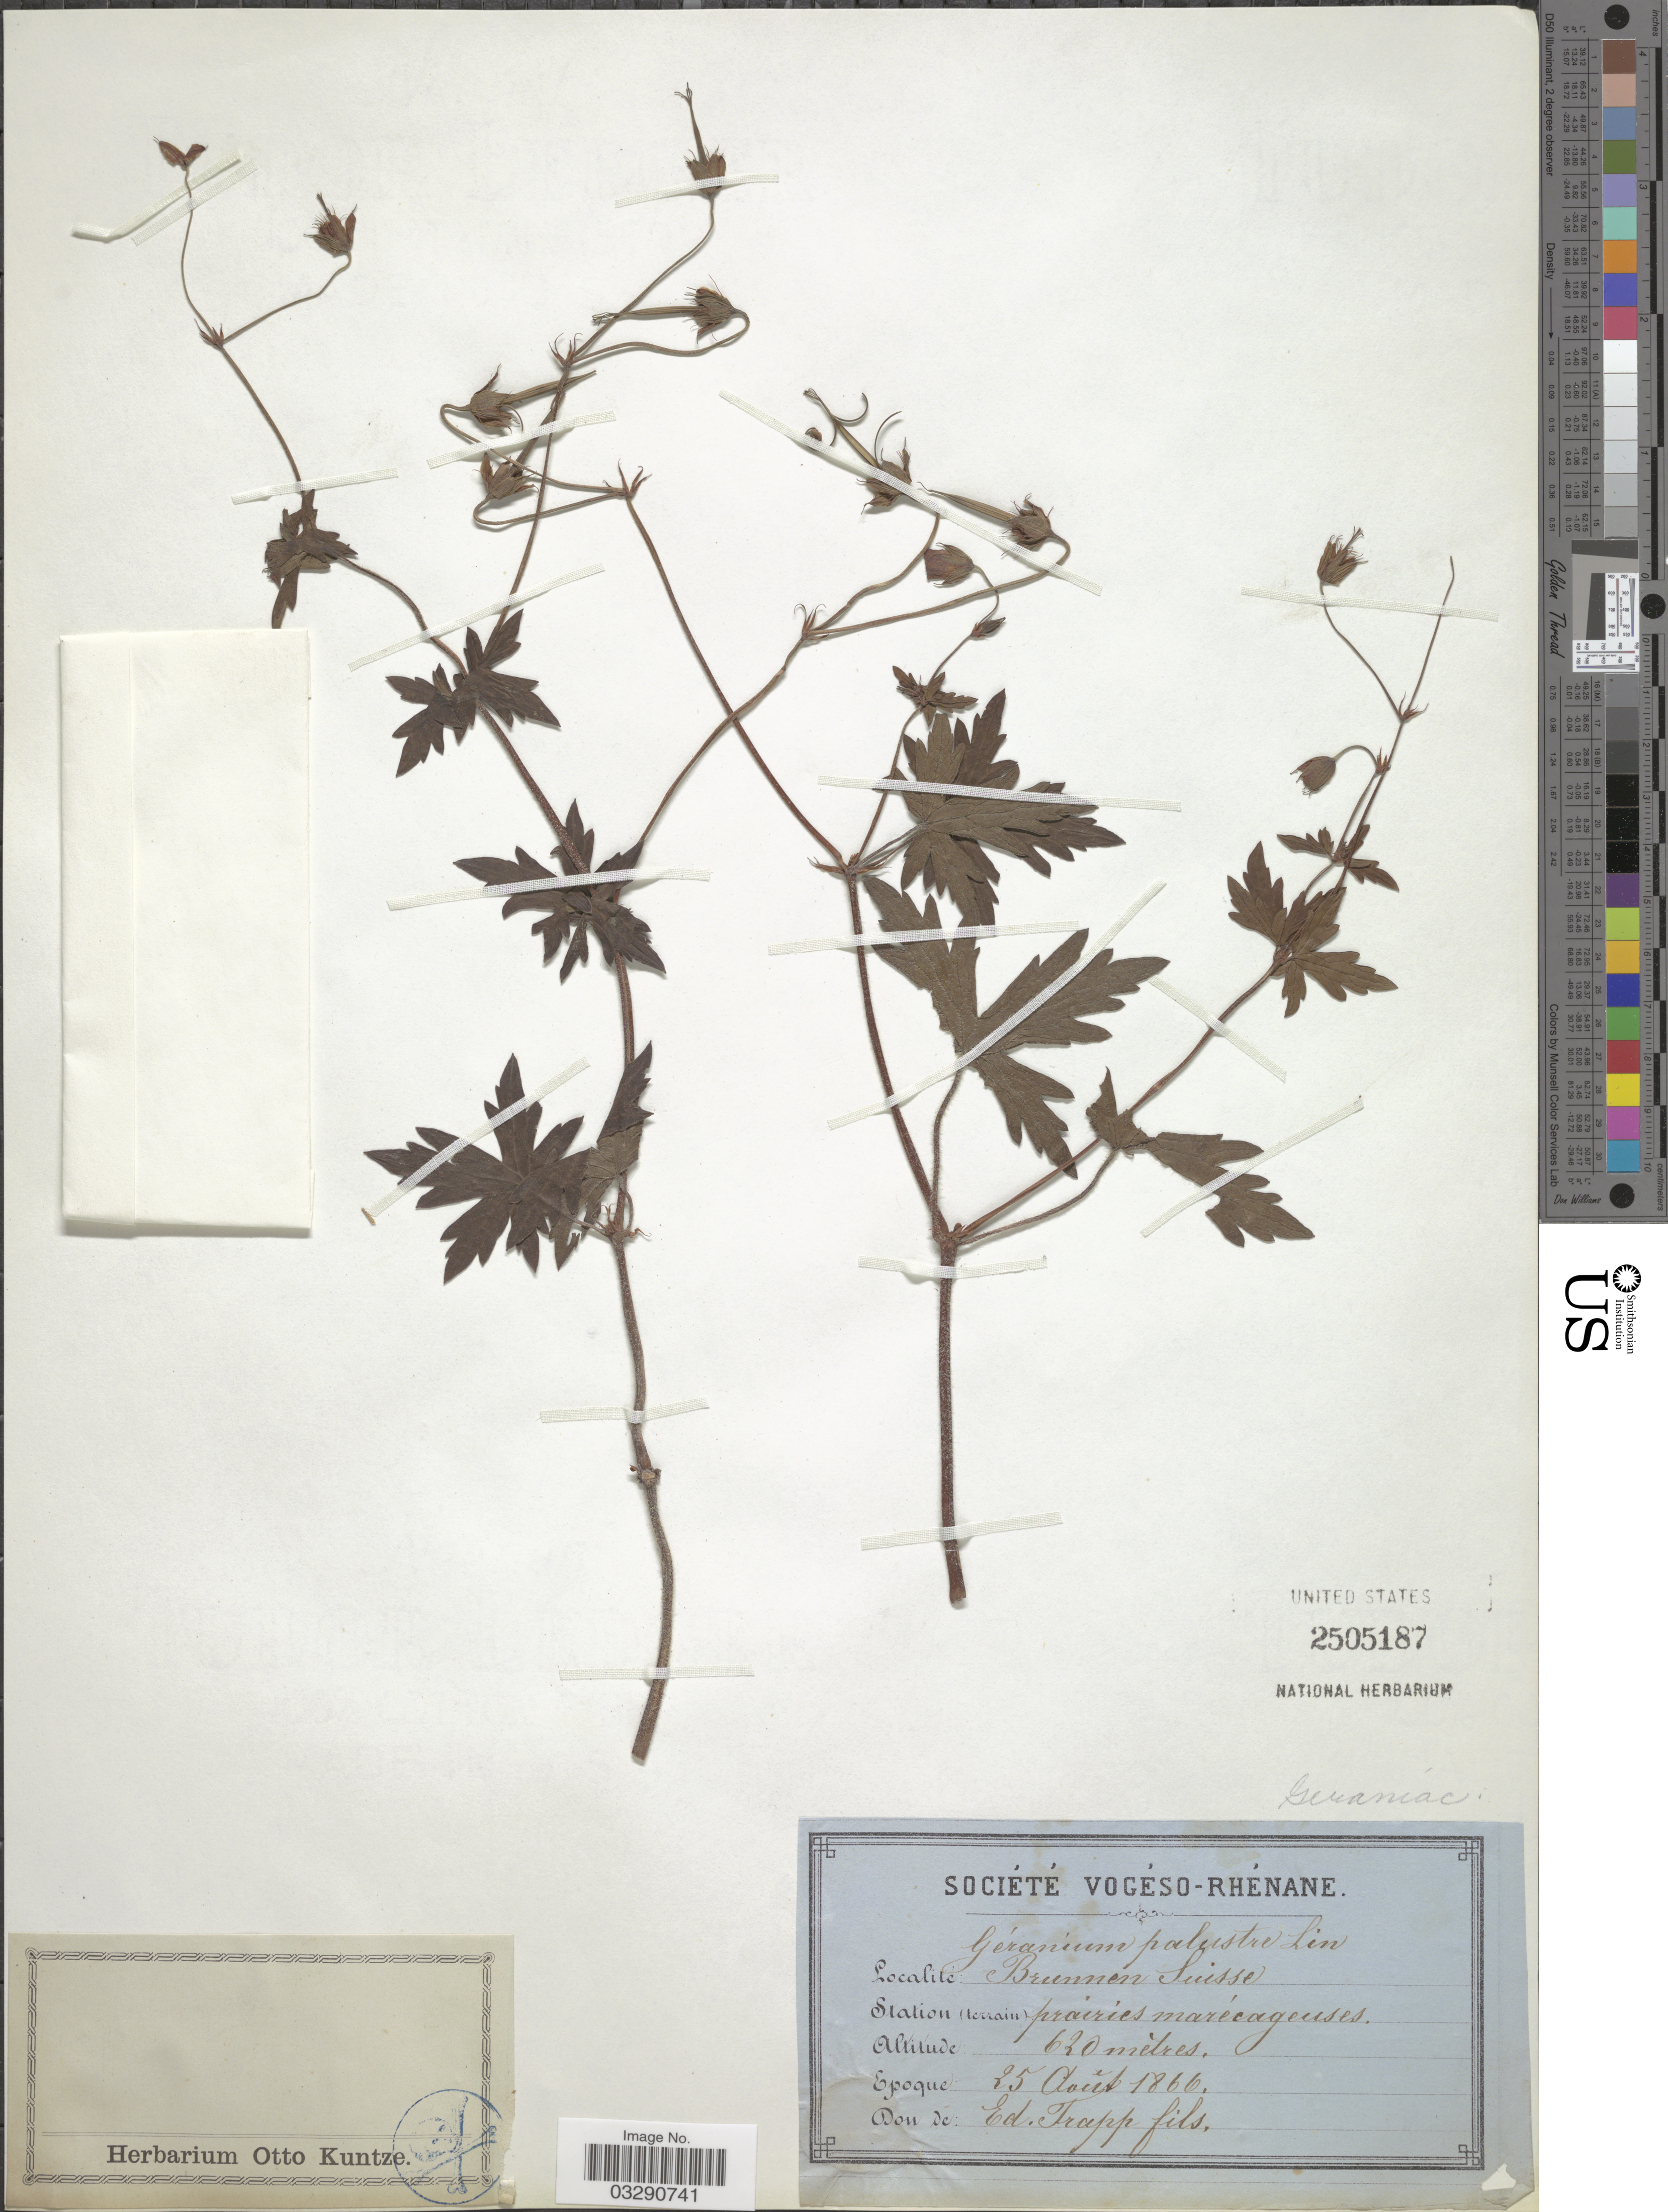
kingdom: Plantae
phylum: Tracheophyta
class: Magnoliopsida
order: Geraniales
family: Geraniaceae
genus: Geranium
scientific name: Geranium palustre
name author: L.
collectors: ex herb. Otto Kuntze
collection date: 1866-08-25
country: Switzerland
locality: Brunnen.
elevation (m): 620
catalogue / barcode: US 2505187